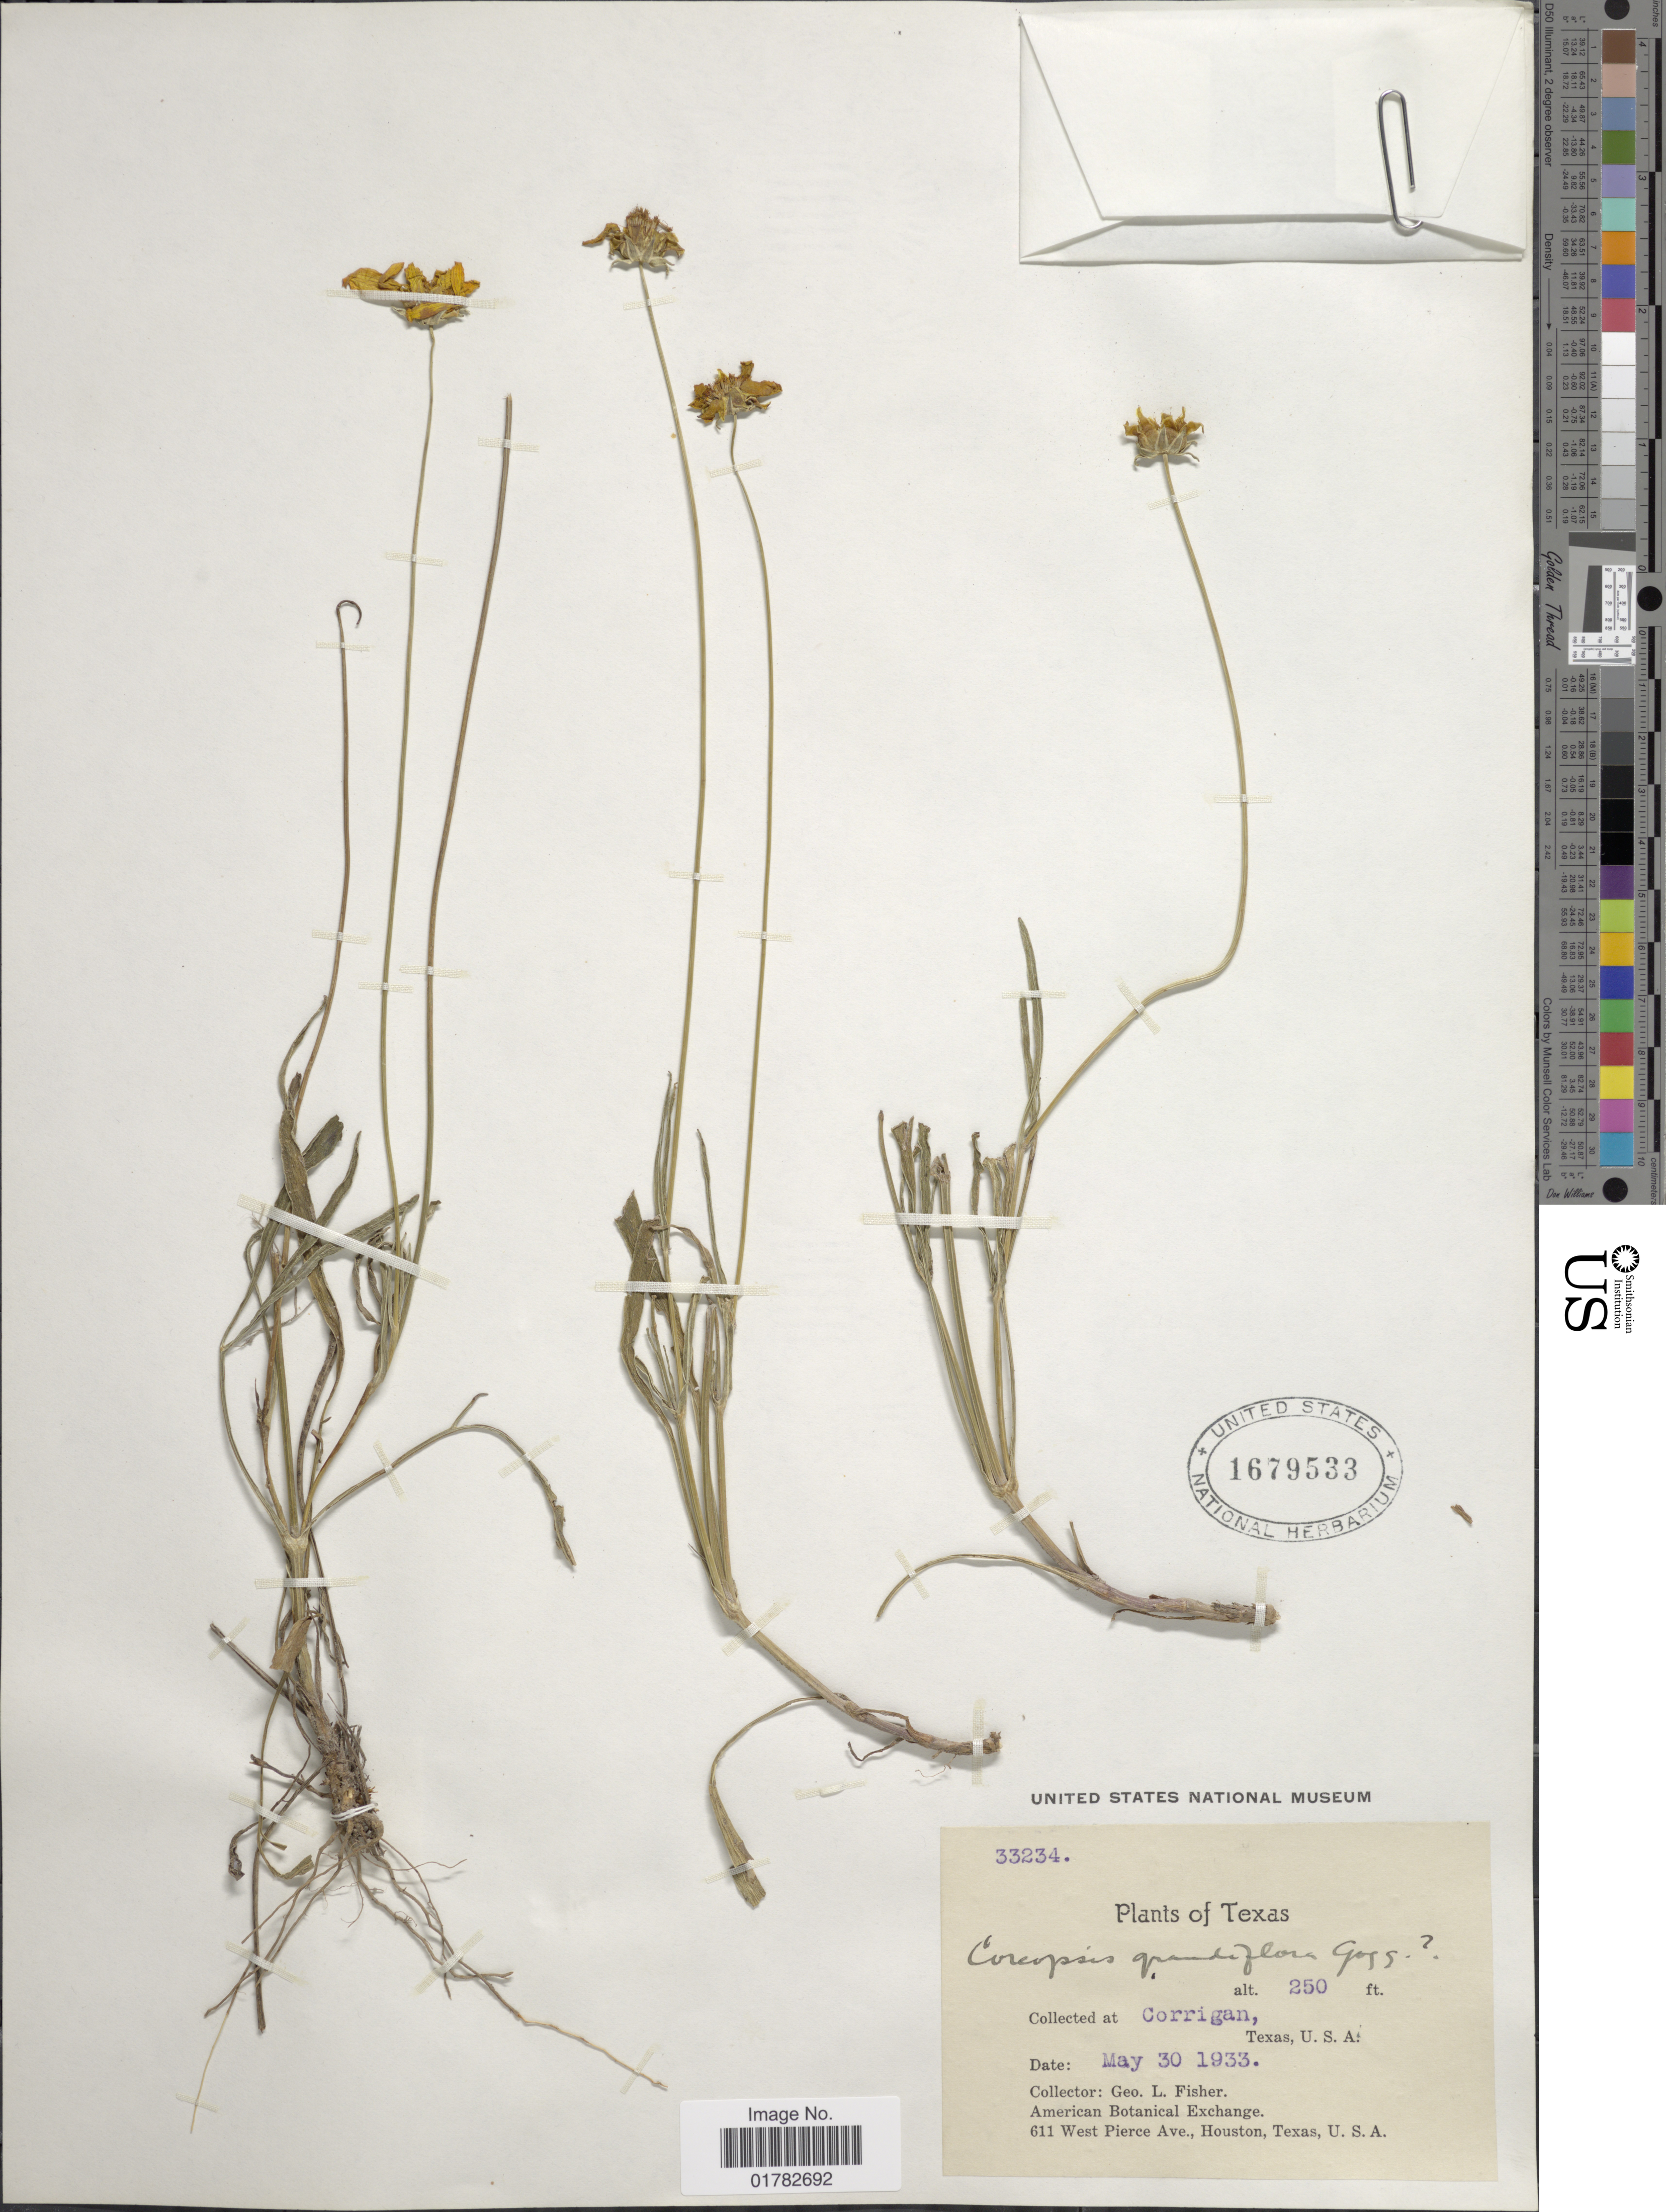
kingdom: Plantae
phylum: Tracheophyta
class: Magnoliopsida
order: Asterales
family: Asteraceae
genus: Coreopsis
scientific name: Coreopsis grandiflora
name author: Nutt.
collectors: G. L. Fisher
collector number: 33234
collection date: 1933-05-30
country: United States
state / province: Texas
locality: Corrigan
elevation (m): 76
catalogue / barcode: US 1679533